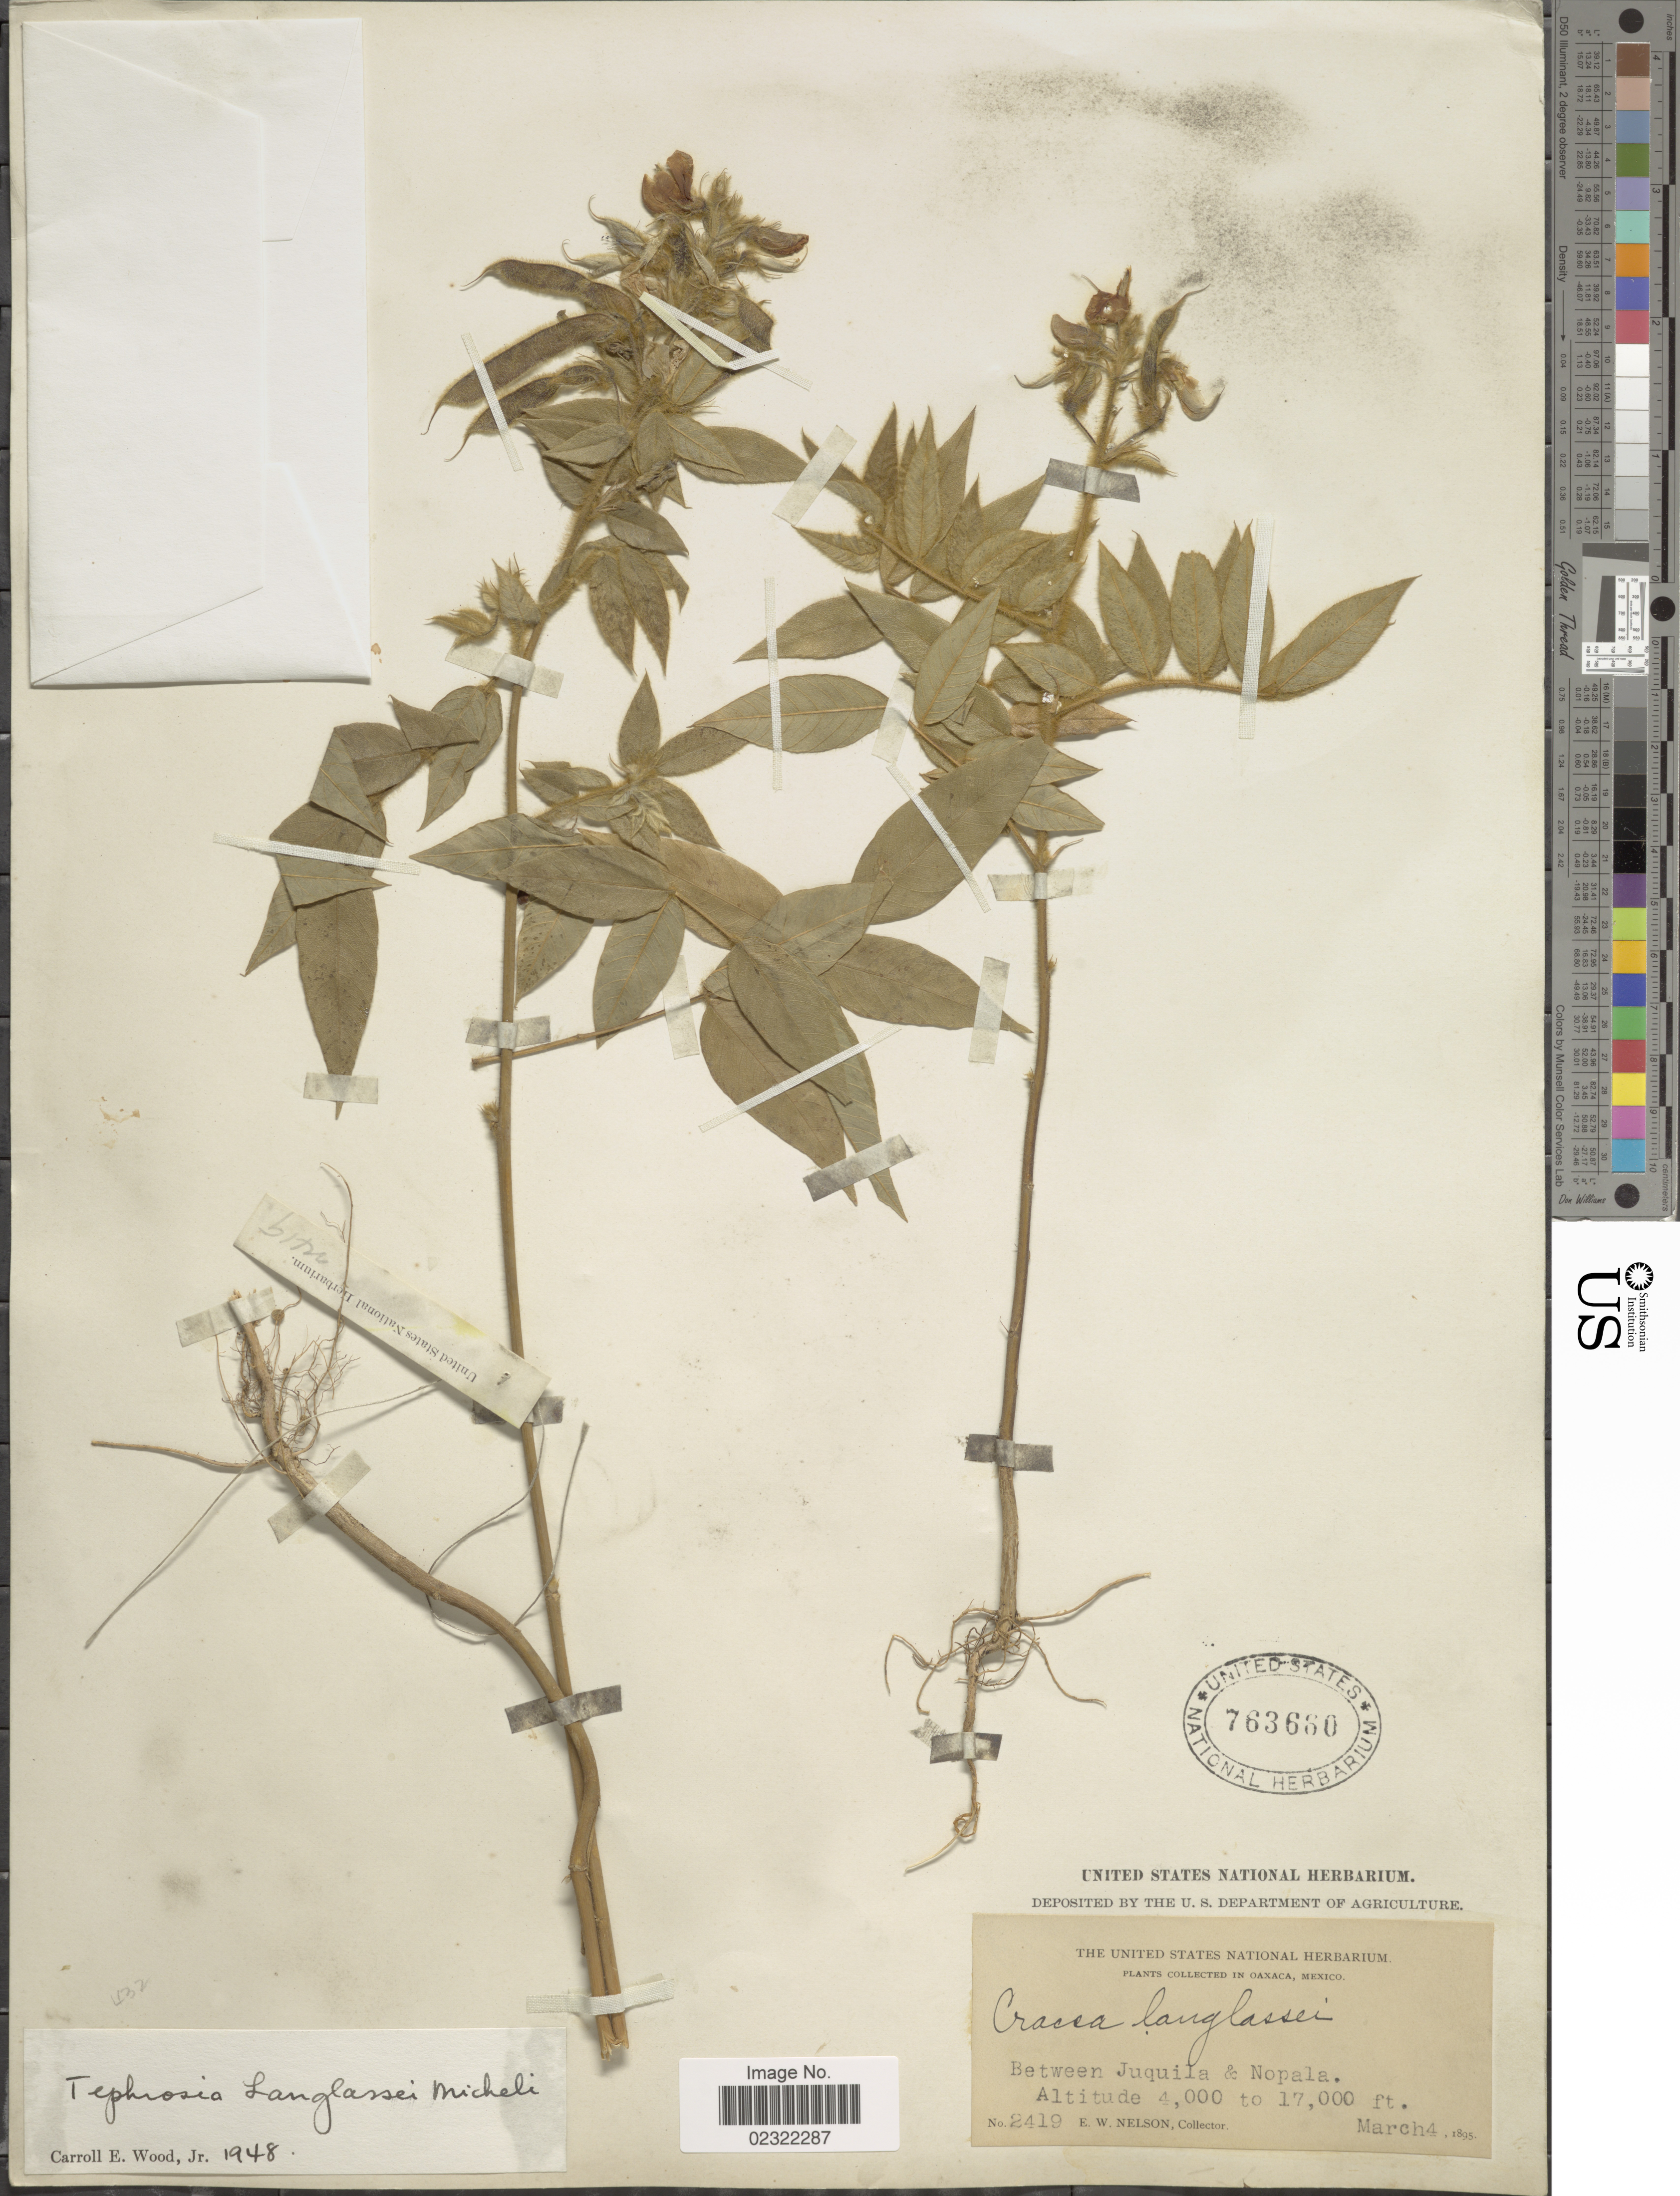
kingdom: Plantae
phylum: Tracheophyta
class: Magnoliopsida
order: Fabales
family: Fabaceae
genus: Tephrosia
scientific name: Tephrosia langlassei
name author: Micheli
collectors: E. W. Nelson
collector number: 2419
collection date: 1895-03-04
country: Mexico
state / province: Oaxaca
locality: Oaxaca, Mexico, between Juquila & Nopala.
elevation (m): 1219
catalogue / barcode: US 763680